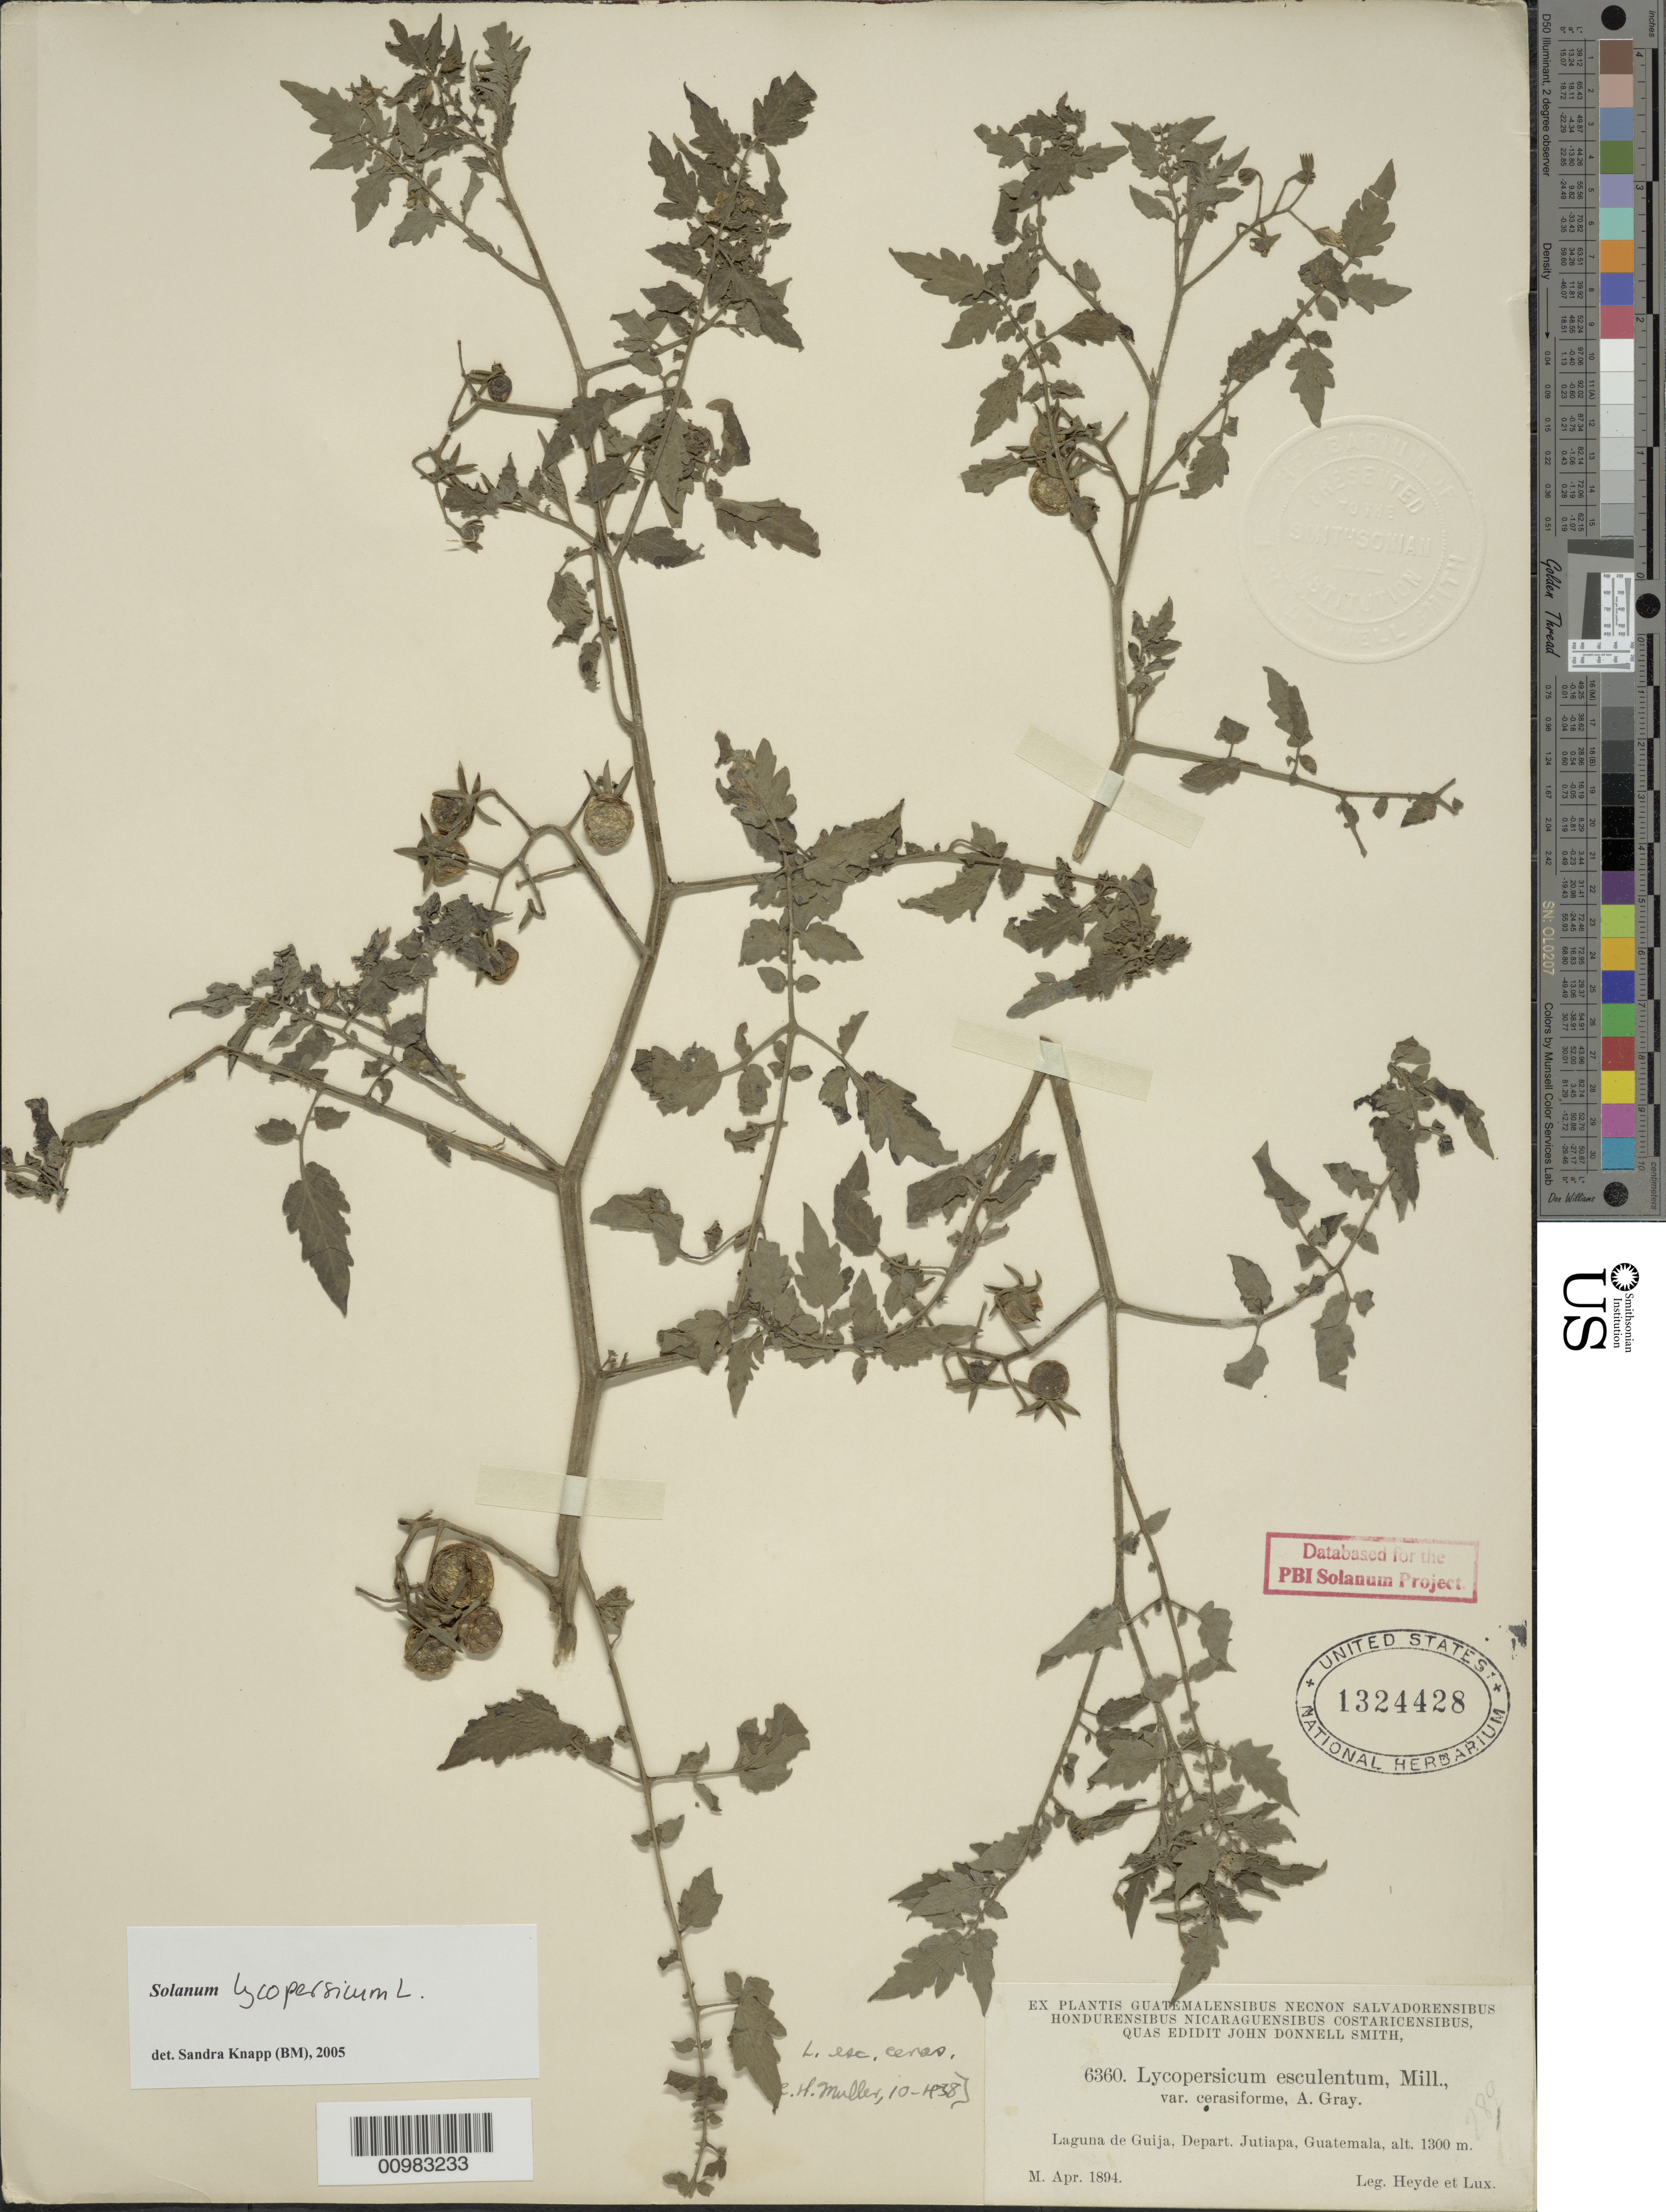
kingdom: Plantae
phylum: Tracheophyta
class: Magnoliopsida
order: Solanales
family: Solanaceae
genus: Solanum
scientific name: Solanum lycopersicum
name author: L.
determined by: Peralta, Iris E.; Knapp, S. D.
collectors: E. T. Heyde & E. Lux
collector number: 6360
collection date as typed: Apr 1894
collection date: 1894-04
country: Guatemala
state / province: Jutiapa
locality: Laguna de Guija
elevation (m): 1300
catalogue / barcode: US 1324428